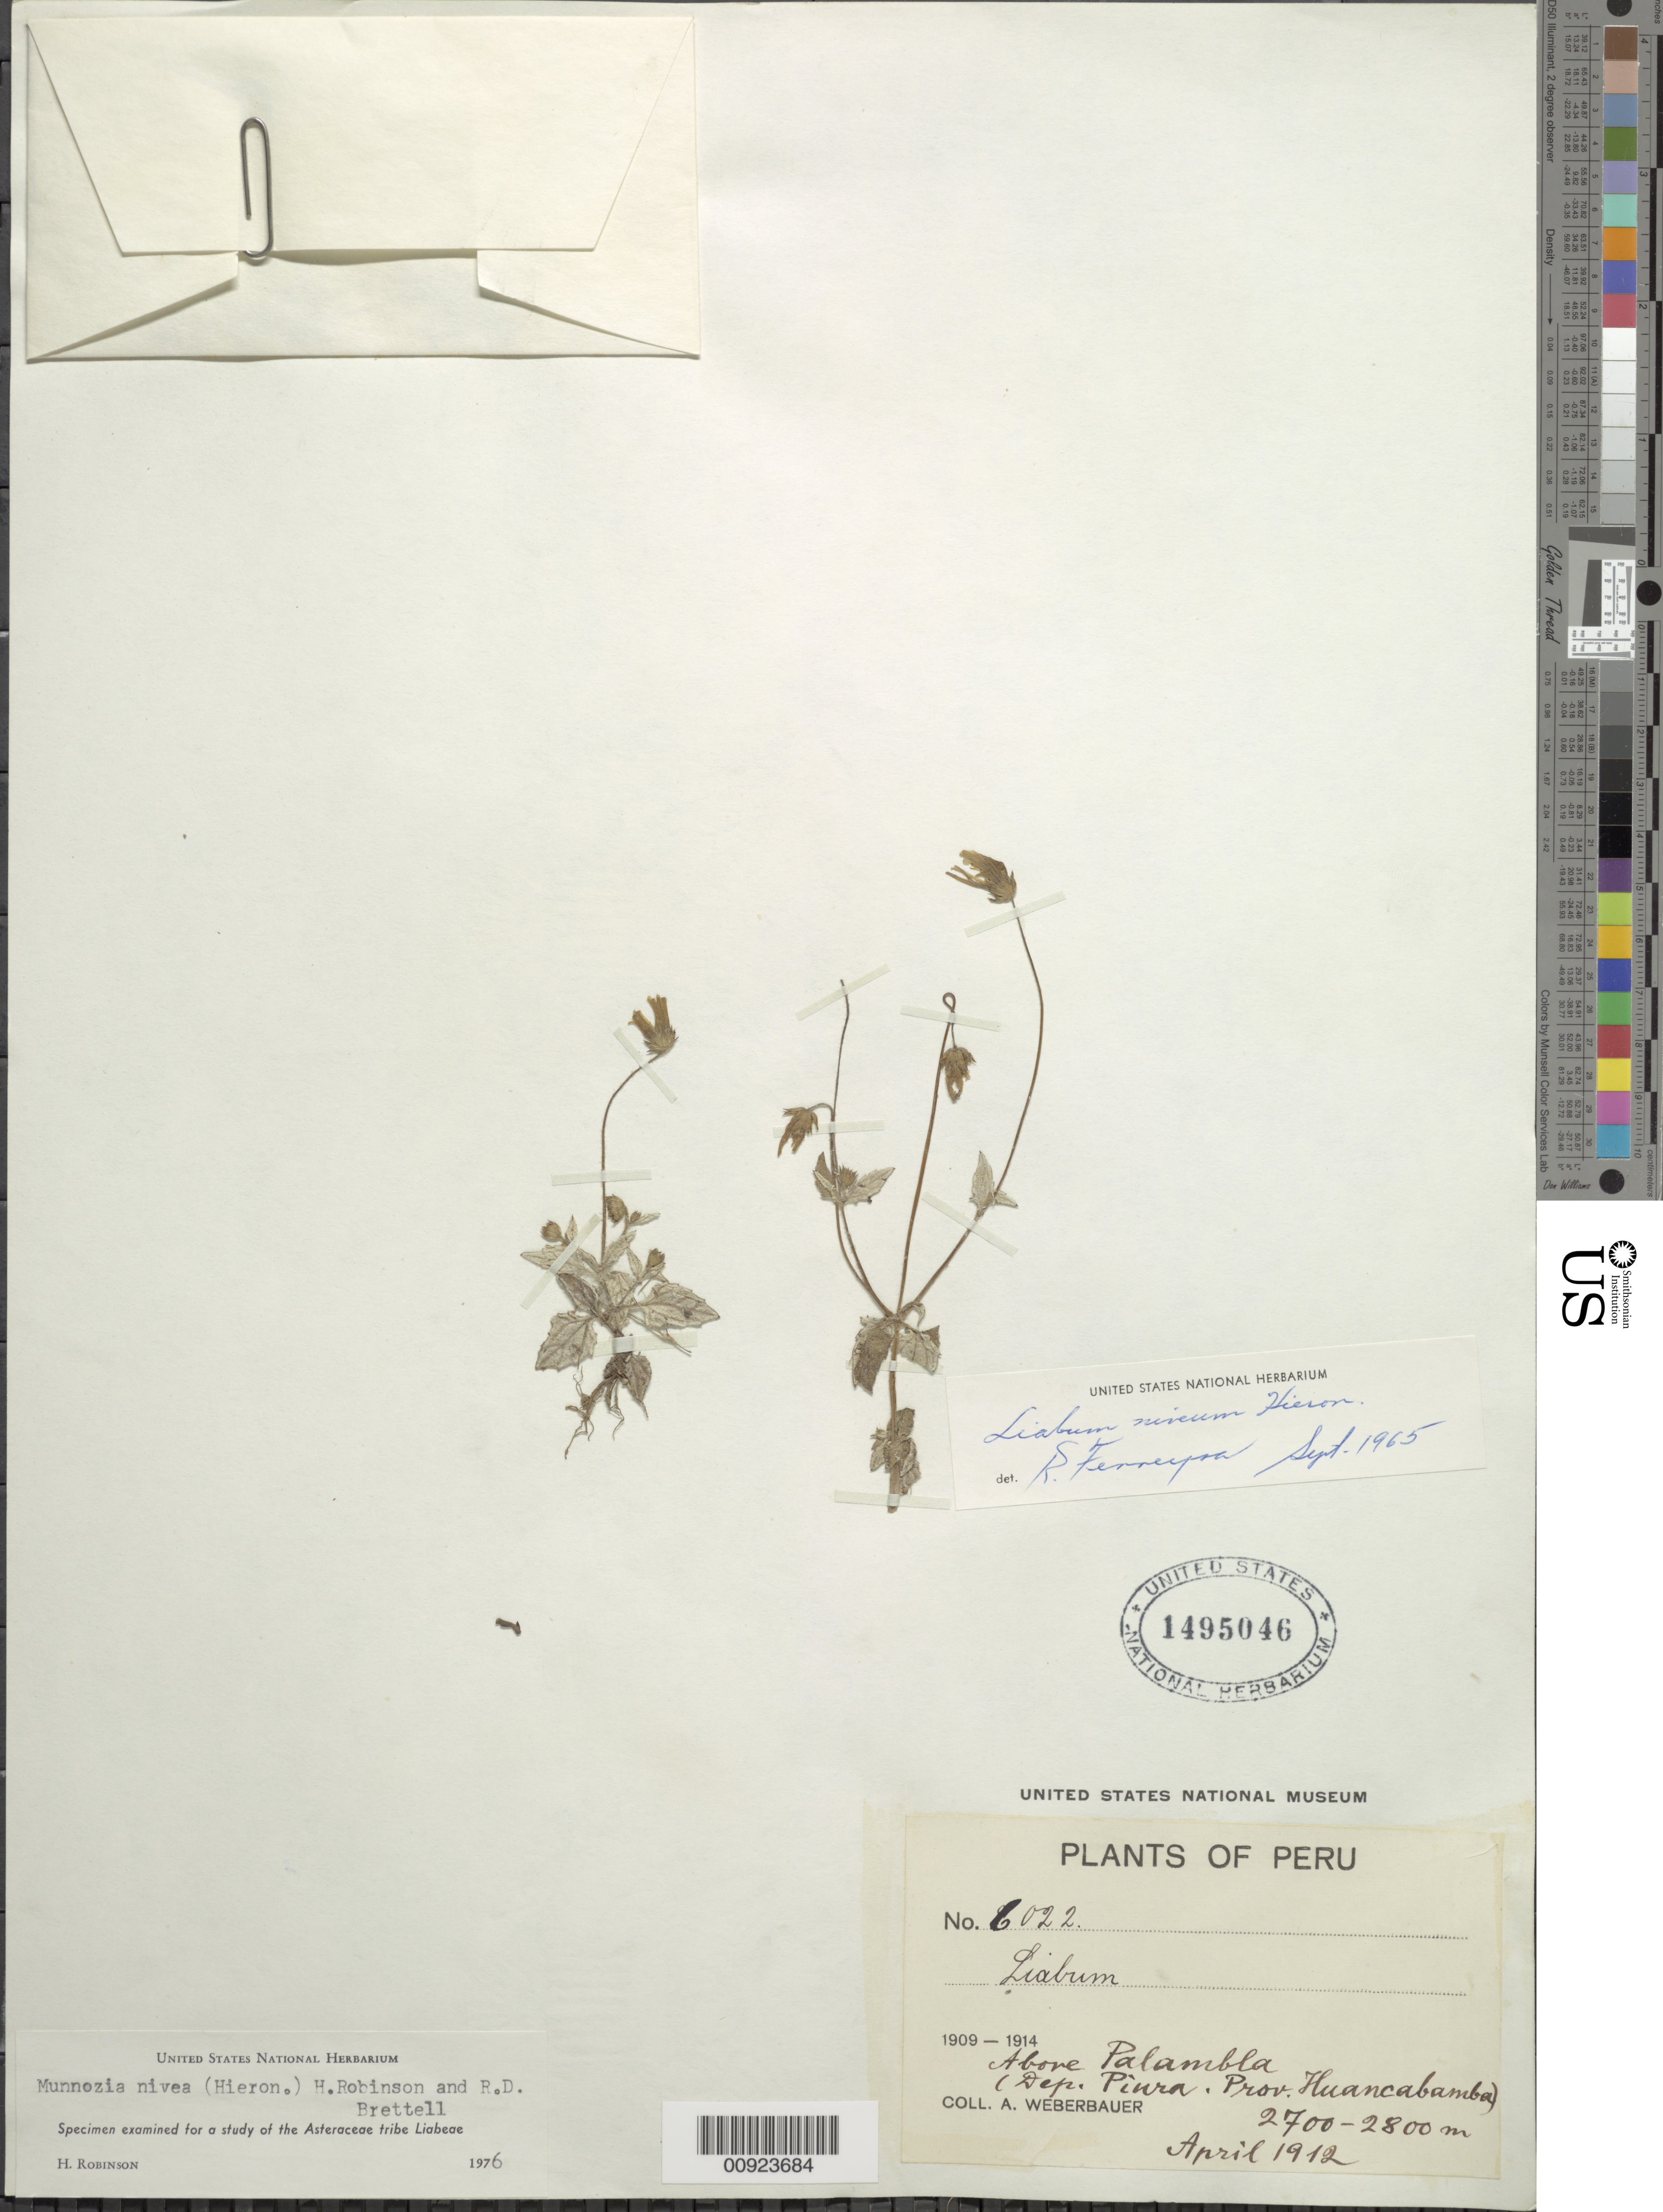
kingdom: Plantae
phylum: Tracheophyta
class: Magnoliopsida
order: Asterales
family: Asteraceae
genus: Munnozia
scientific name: Munnozia nivea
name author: (Hieron.) H. Rob. & Brettell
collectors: A. Weberbauer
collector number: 6022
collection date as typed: April 1912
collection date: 1912-04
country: Peru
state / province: Piura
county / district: Huancabamba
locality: Palambla, above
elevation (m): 2700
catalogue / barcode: US 1495046